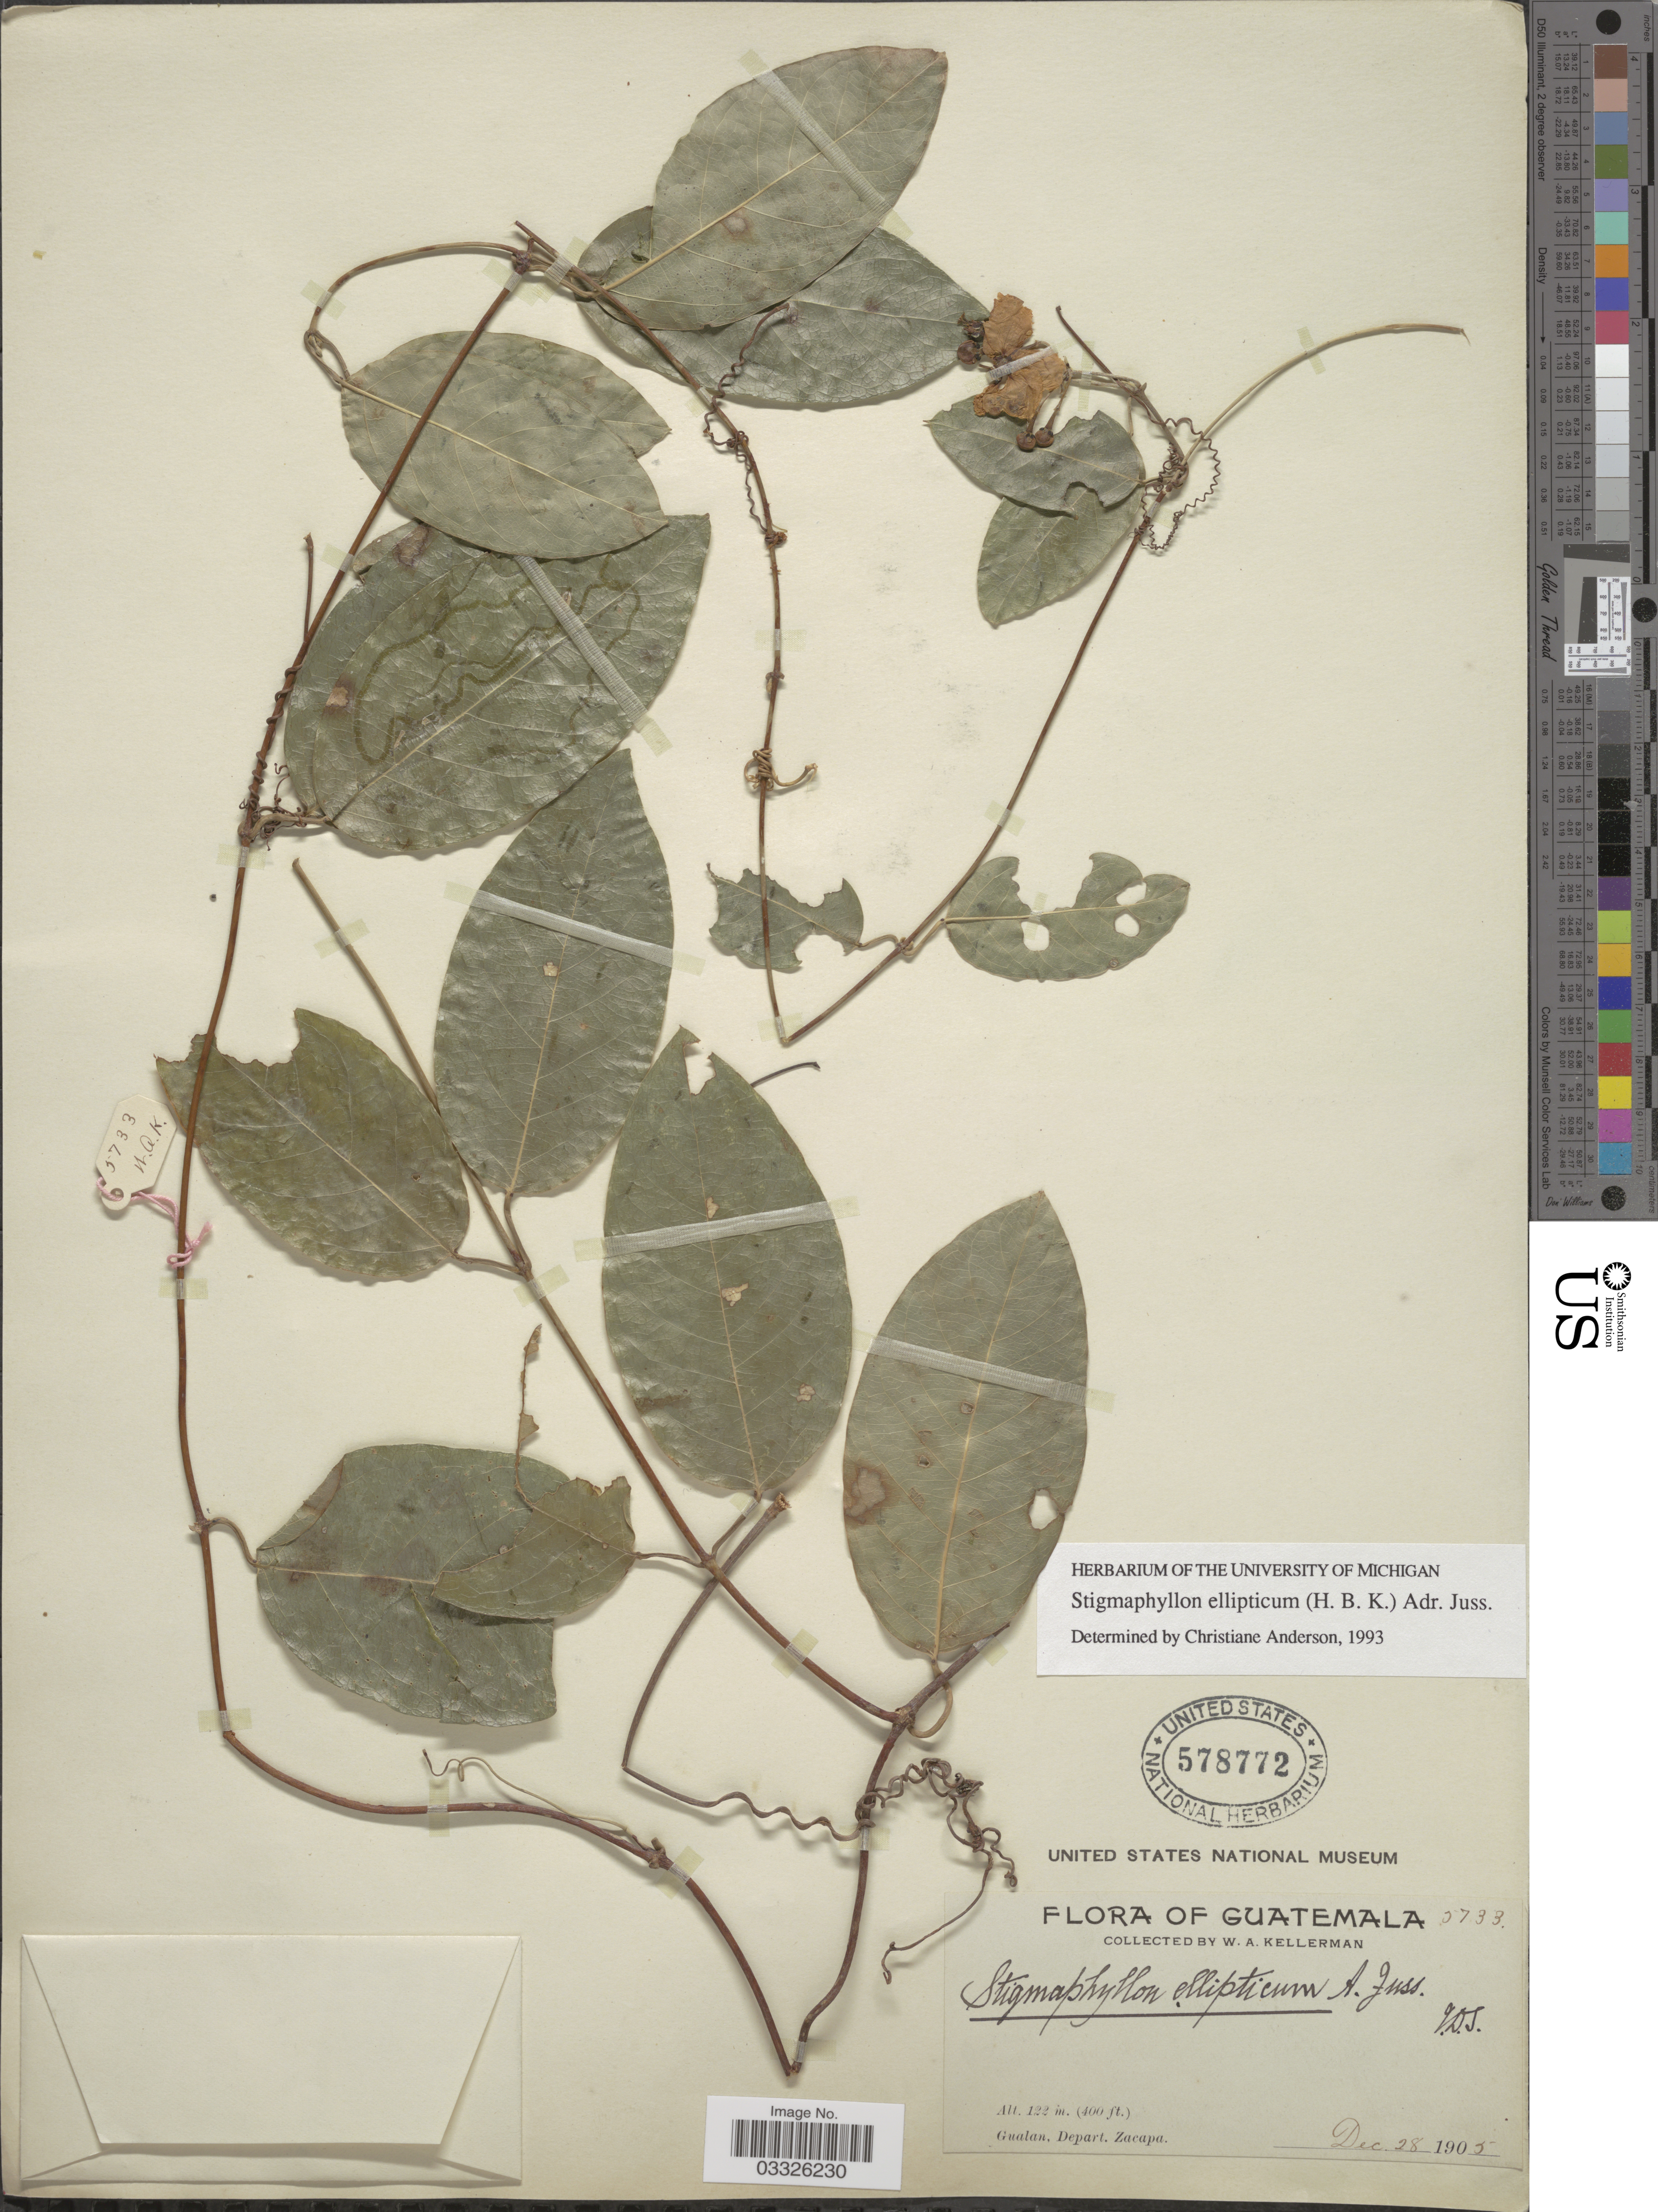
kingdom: Plantae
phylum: Tracheophyta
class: Magnoliopsida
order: Malpighiales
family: Malpighiaceae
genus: Stigmaphyllon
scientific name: Stigmaphyllon ellipticum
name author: (Kunth) A. Juss.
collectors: W. Kellerman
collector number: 5733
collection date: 1905-12-28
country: Guatemala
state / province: Zacapa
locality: Gualan, Depart. Zacapa.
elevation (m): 122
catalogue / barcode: US 578772